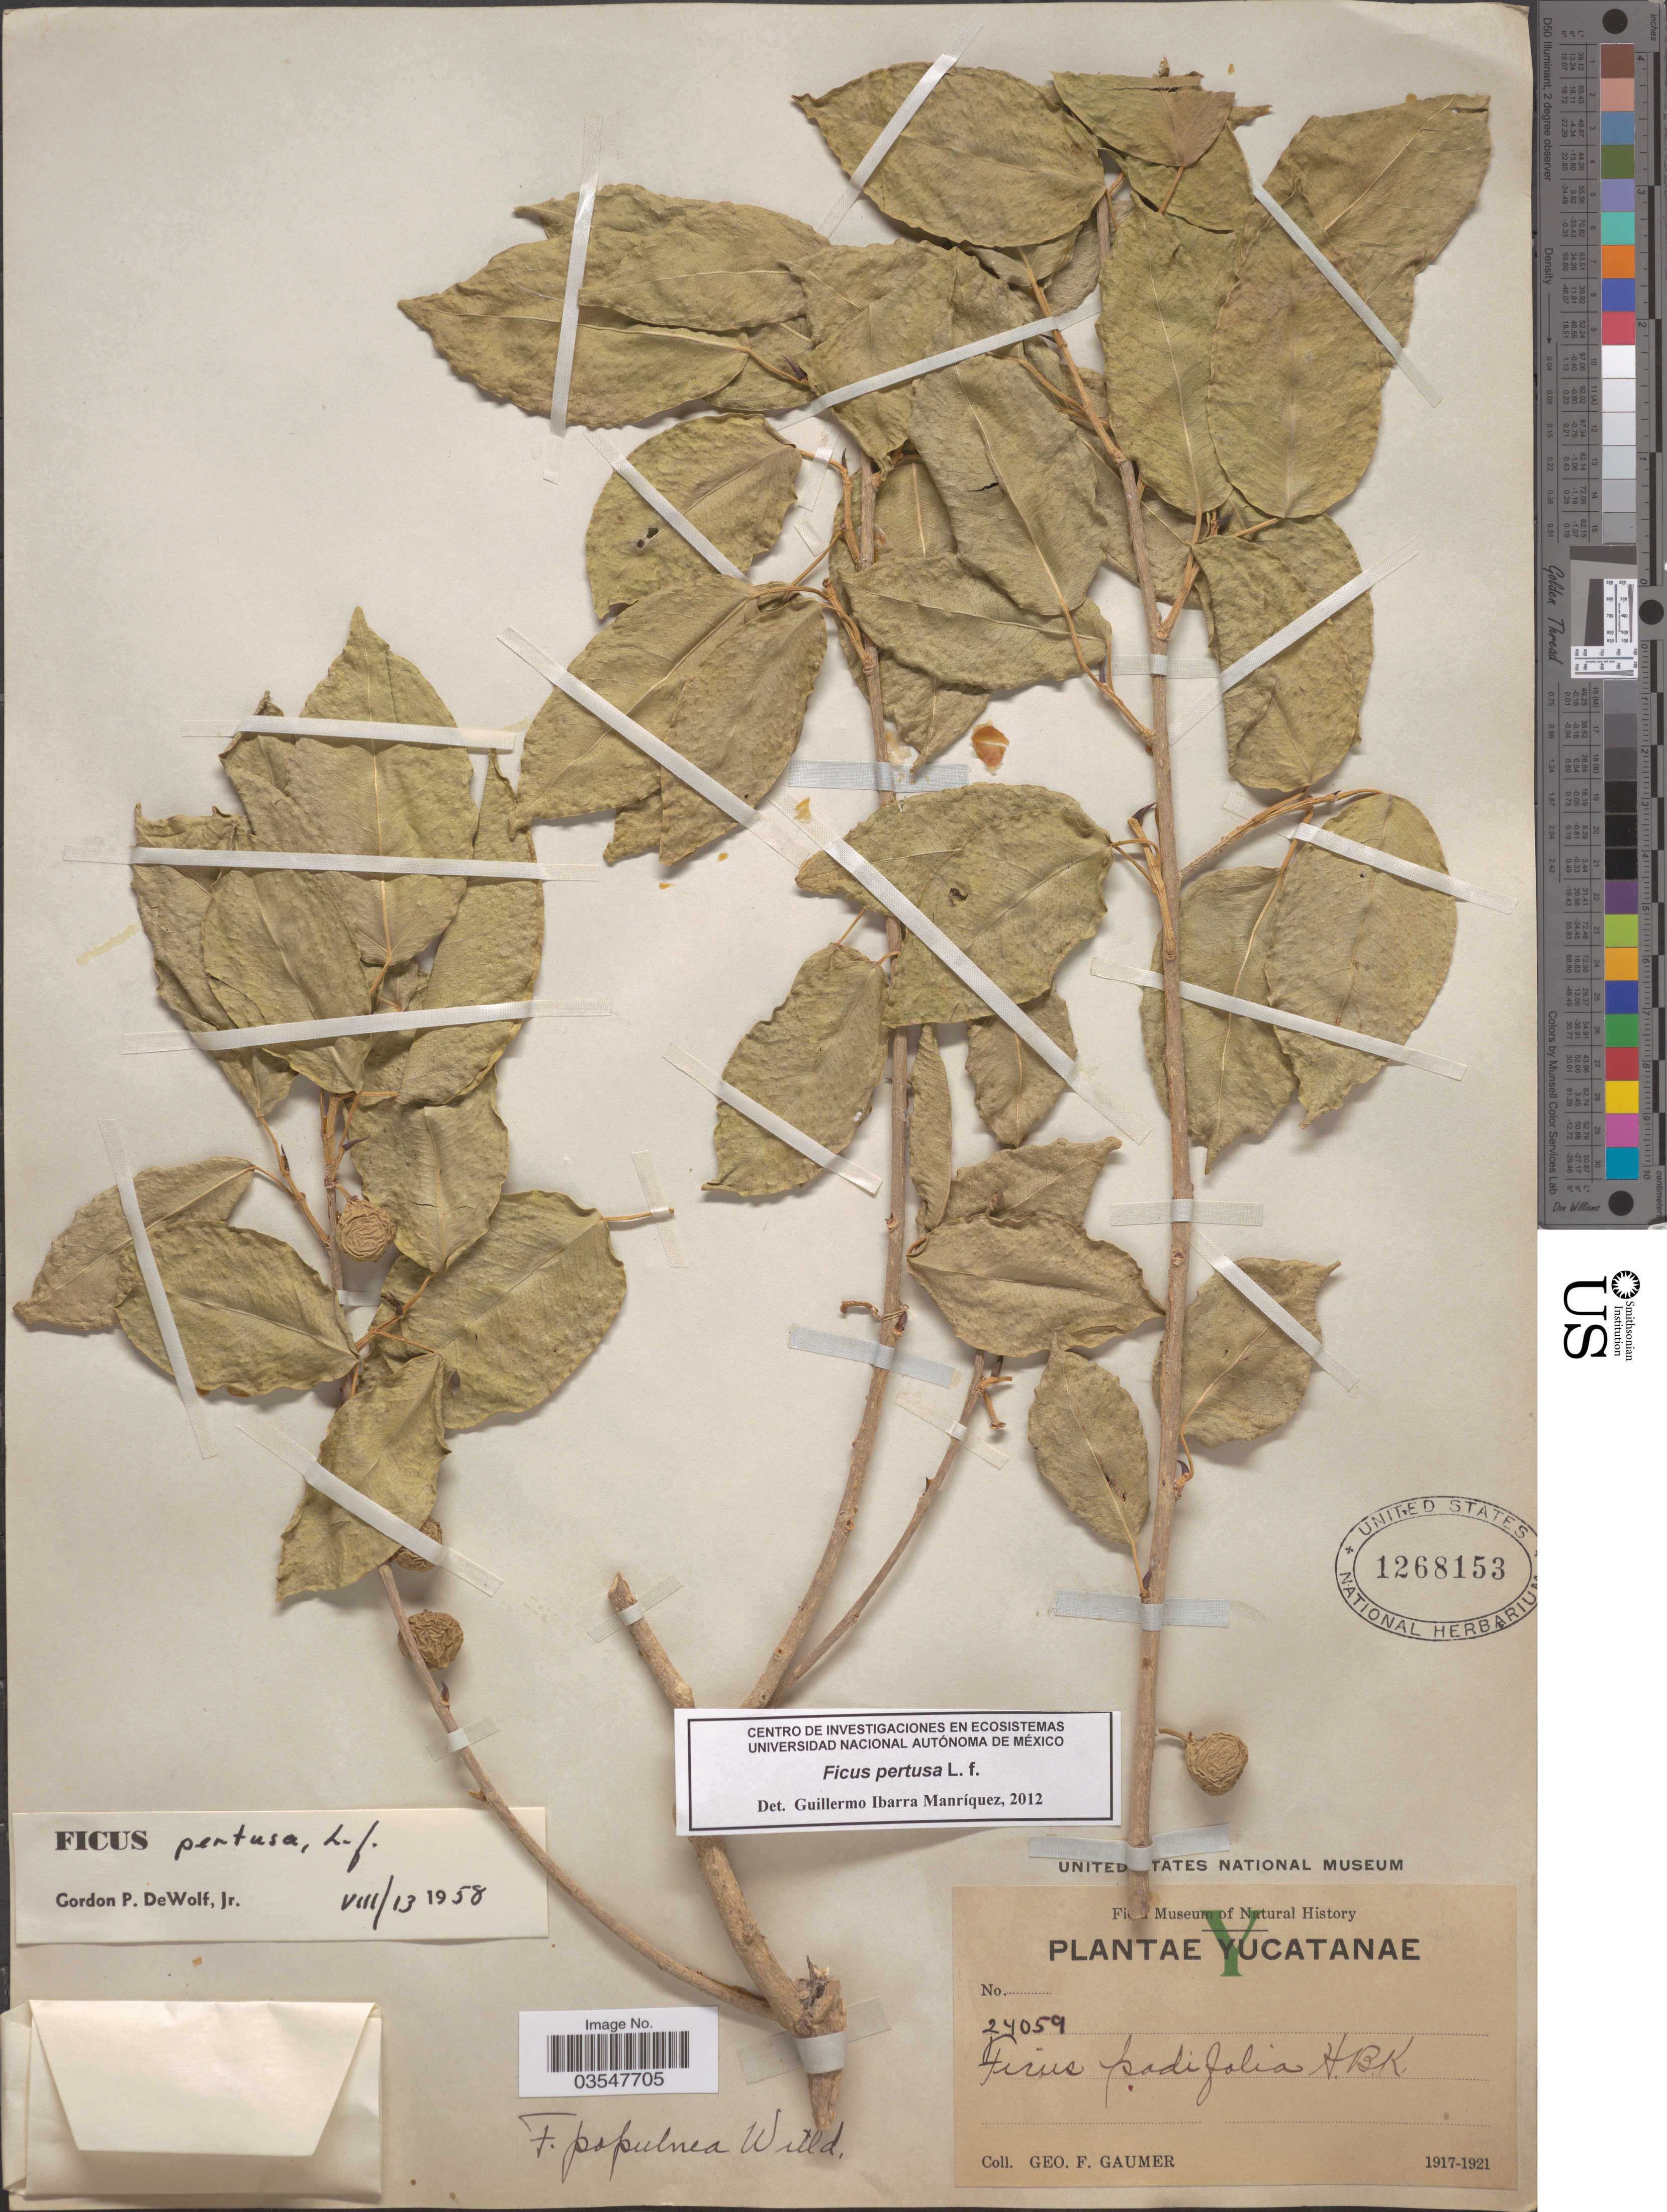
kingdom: Plantae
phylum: Tracheophyta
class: Magnoliopsida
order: Rosales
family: Moraceae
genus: Ficus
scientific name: Ficus padifolia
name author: Kunth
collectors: G. F. Gaumer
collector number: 24059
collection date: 1917/1921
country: Mexico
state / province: Yucatán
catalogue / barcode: US 1268153